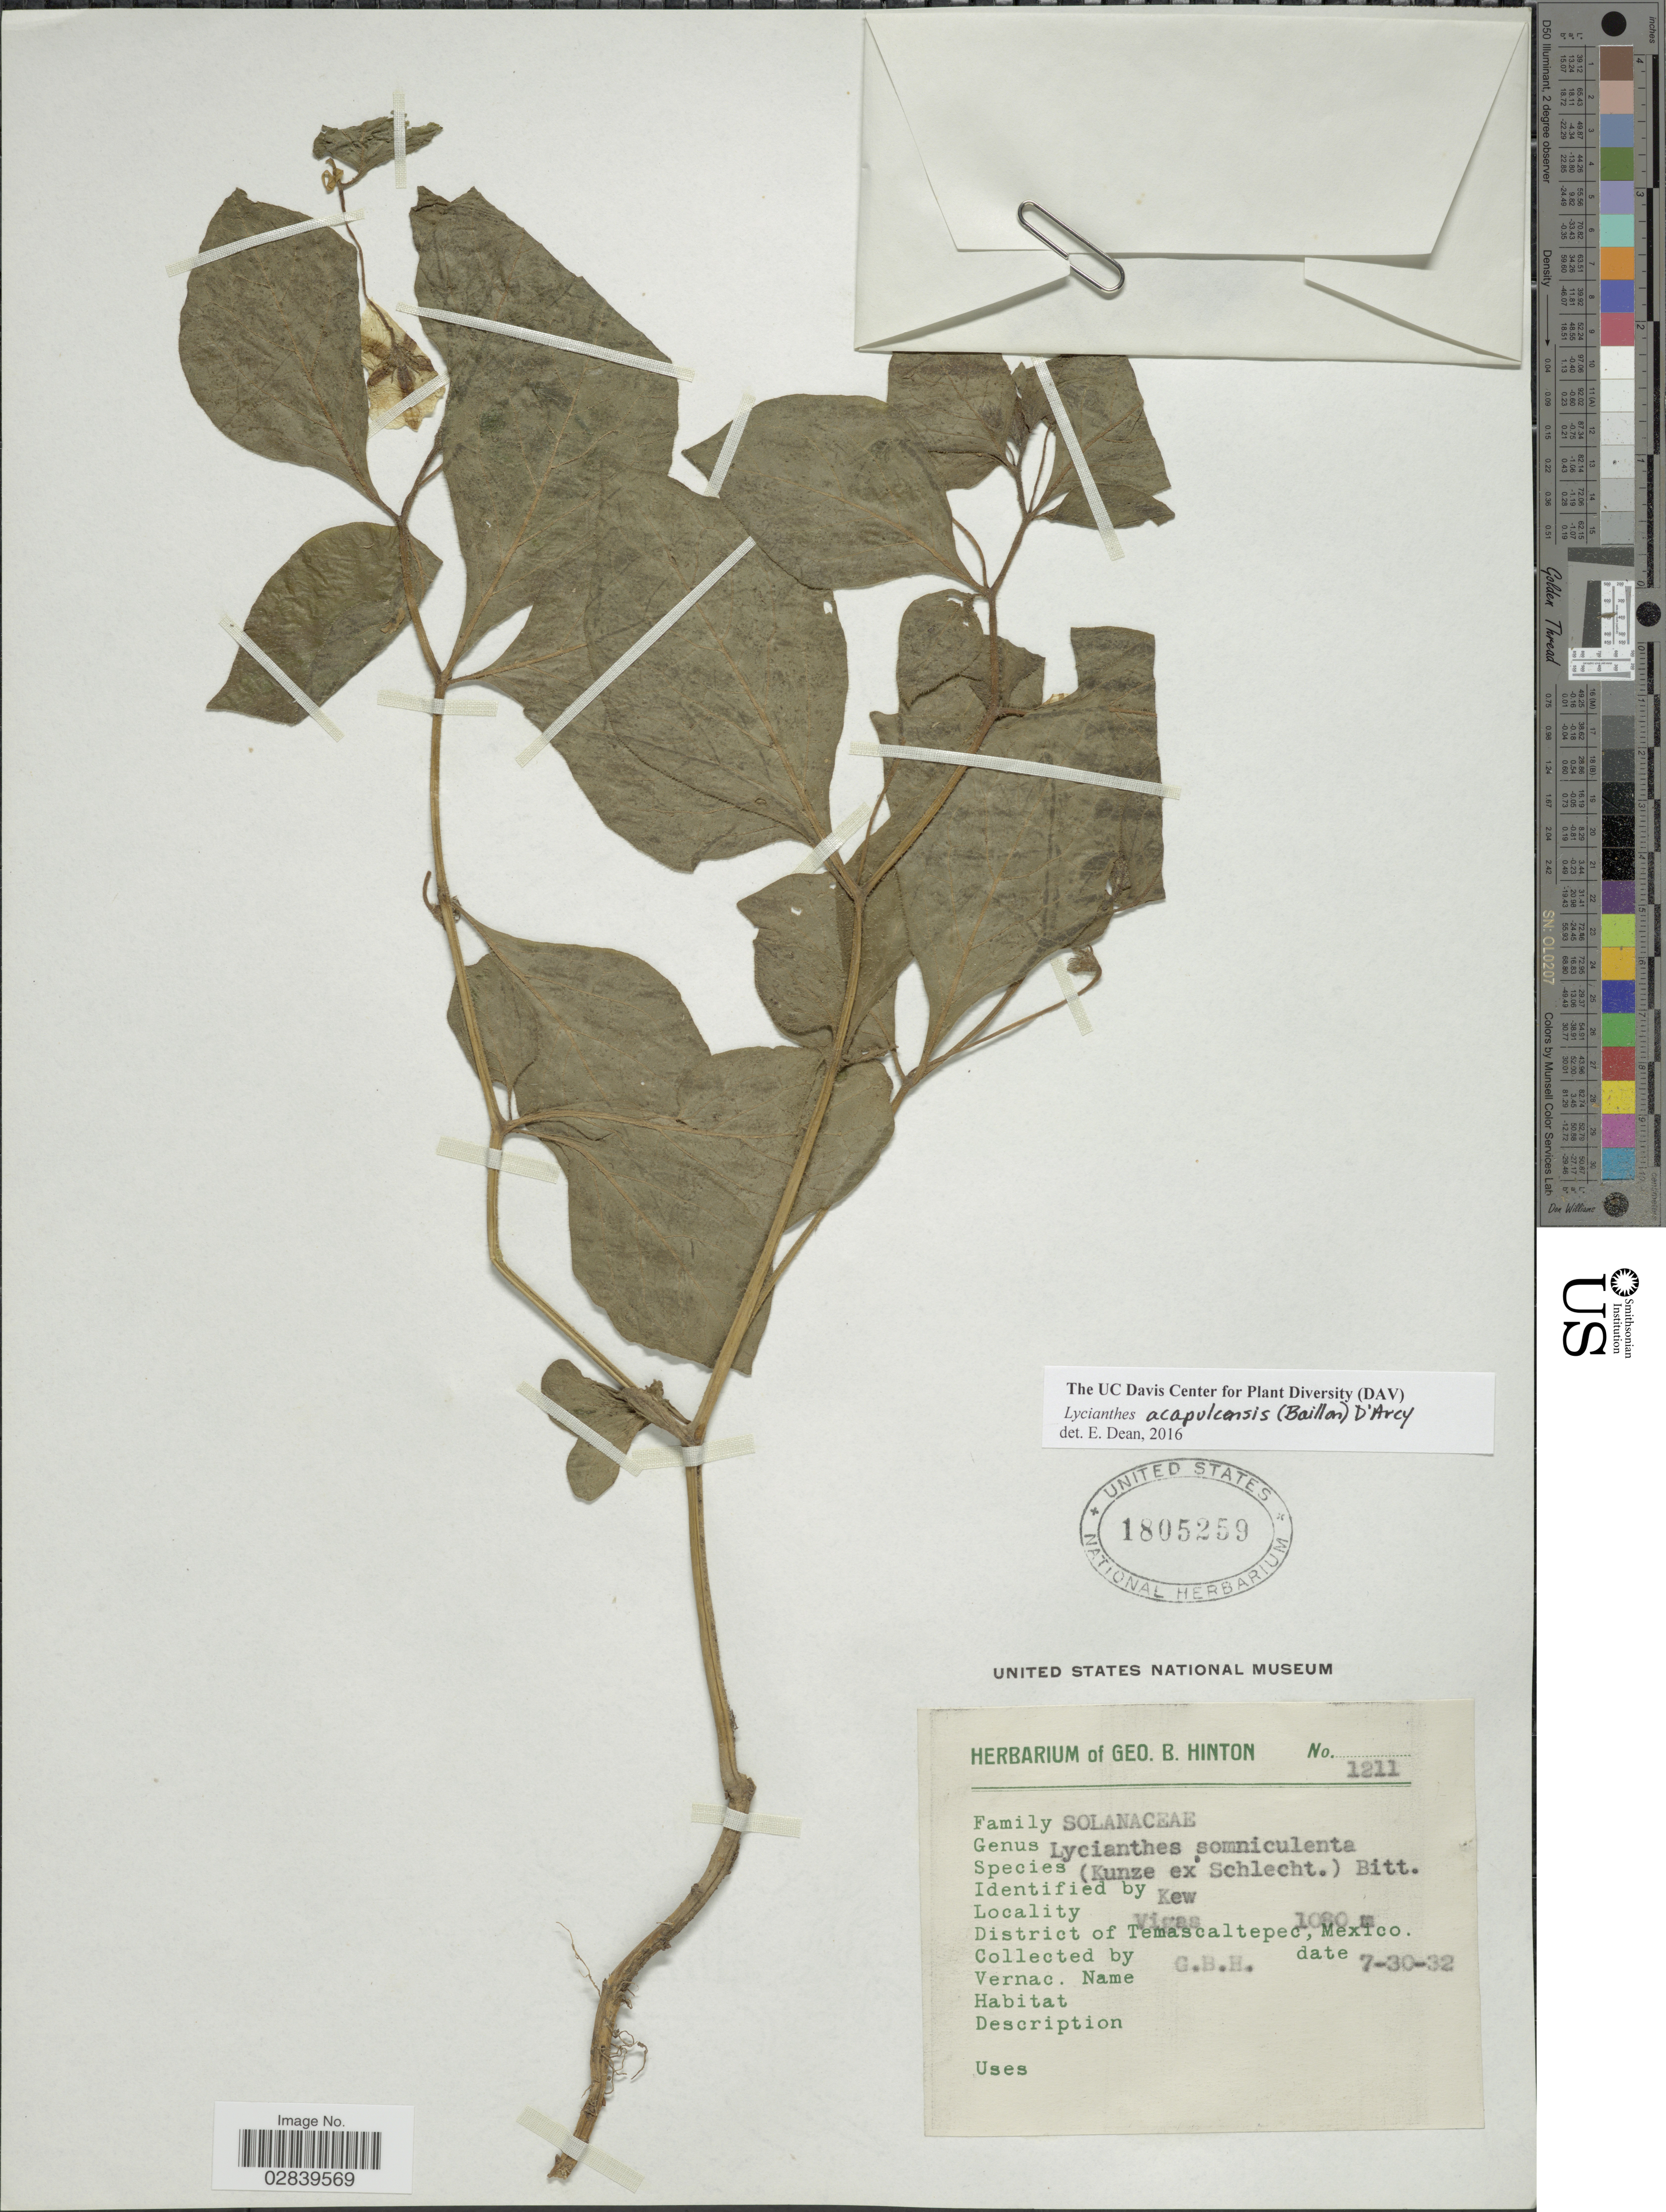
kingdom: Plantae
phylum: Tracheophyta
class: Magnoliopsida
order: Solanales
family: Solanaceae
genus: Lycianthes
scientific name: Lycianthes acapulcensis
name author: (Baill.) D'Arcy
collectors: G. B. Hinton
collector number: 1211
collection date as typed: Transcribed d/m/y: 30/7/32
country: Mexico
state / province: México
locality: Vigas, District of Temascaltepec.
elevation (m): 1080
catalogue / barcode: US 1805259